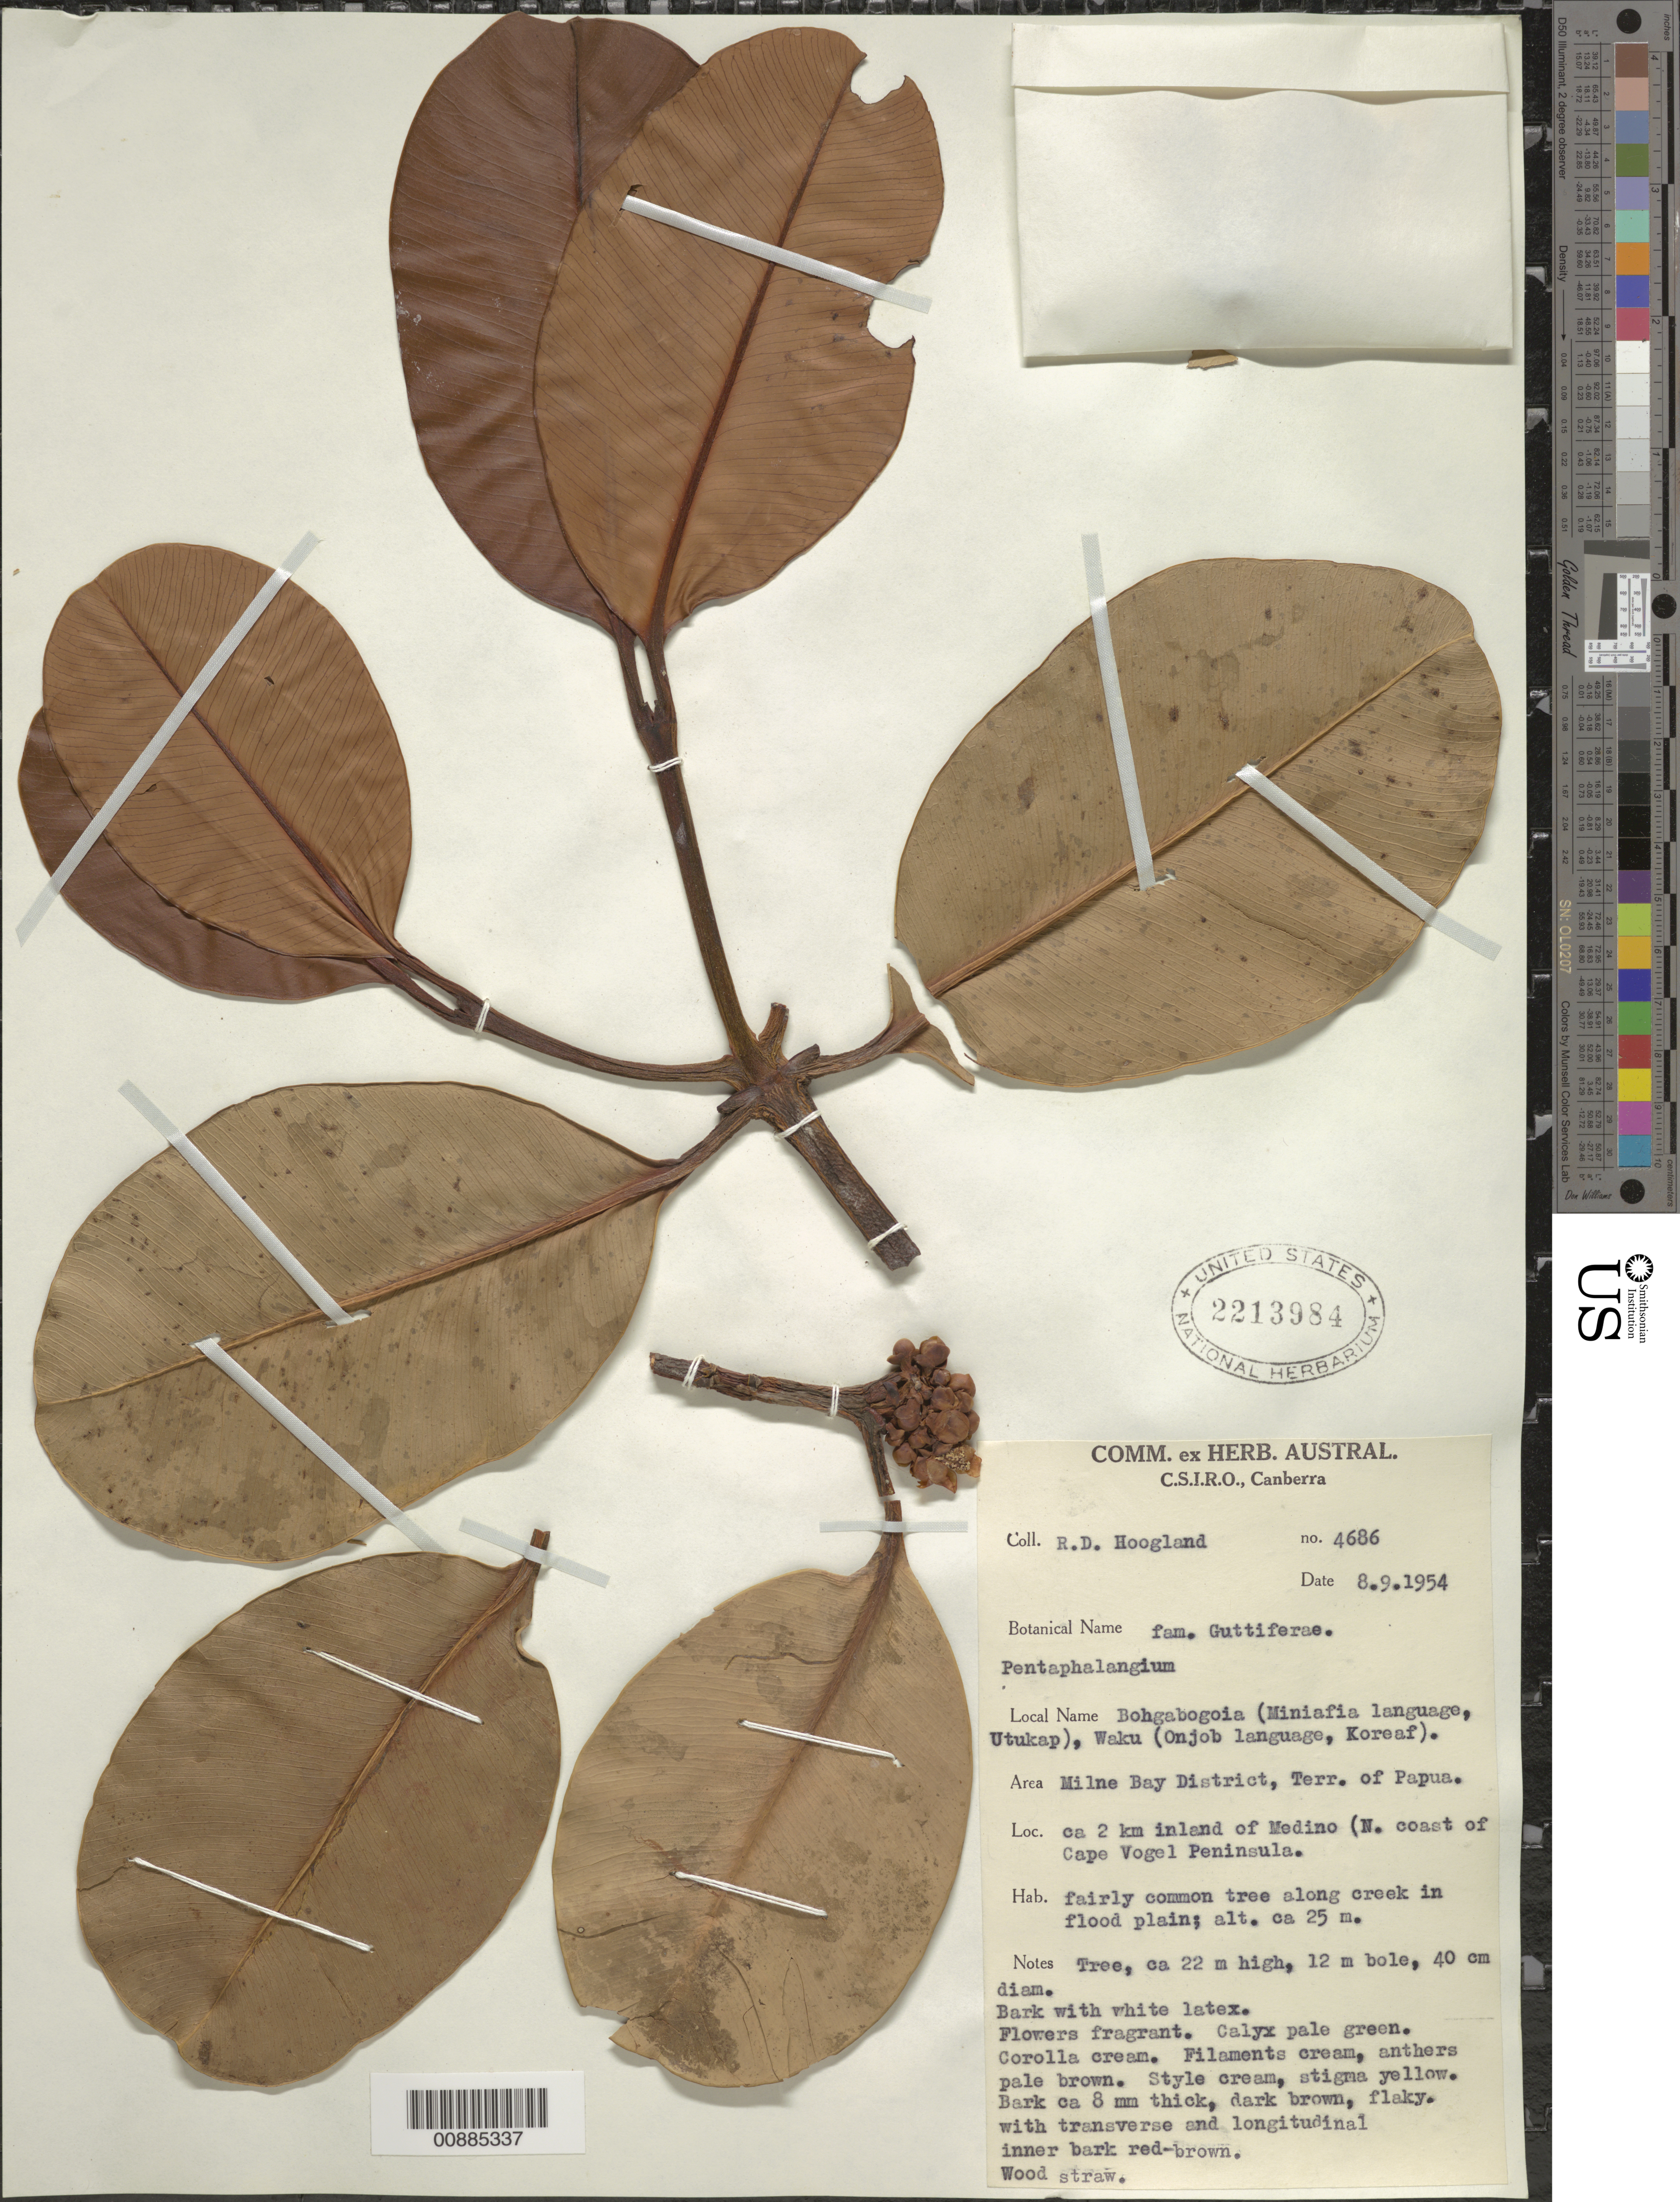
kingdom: Plantae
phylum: Tracheophyta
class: Magnoliopsida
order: Malpighiales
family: Clusiaceae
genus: Garcinia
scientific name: Garcinia latissima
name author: Miq.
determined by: Stevens, P. F.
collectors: R. D. Hoogland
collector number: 4686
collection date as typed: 09 Aug 1954 or 08 Sep 1954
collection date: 1954-08-09 or 1954-09-08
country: Papua New Guinea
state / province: Milne Bay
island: New Guinea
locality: ca 2 km inland of Medino (N. coast of Cape Vogel Peninsula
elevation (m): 25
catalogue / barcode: US 2213984